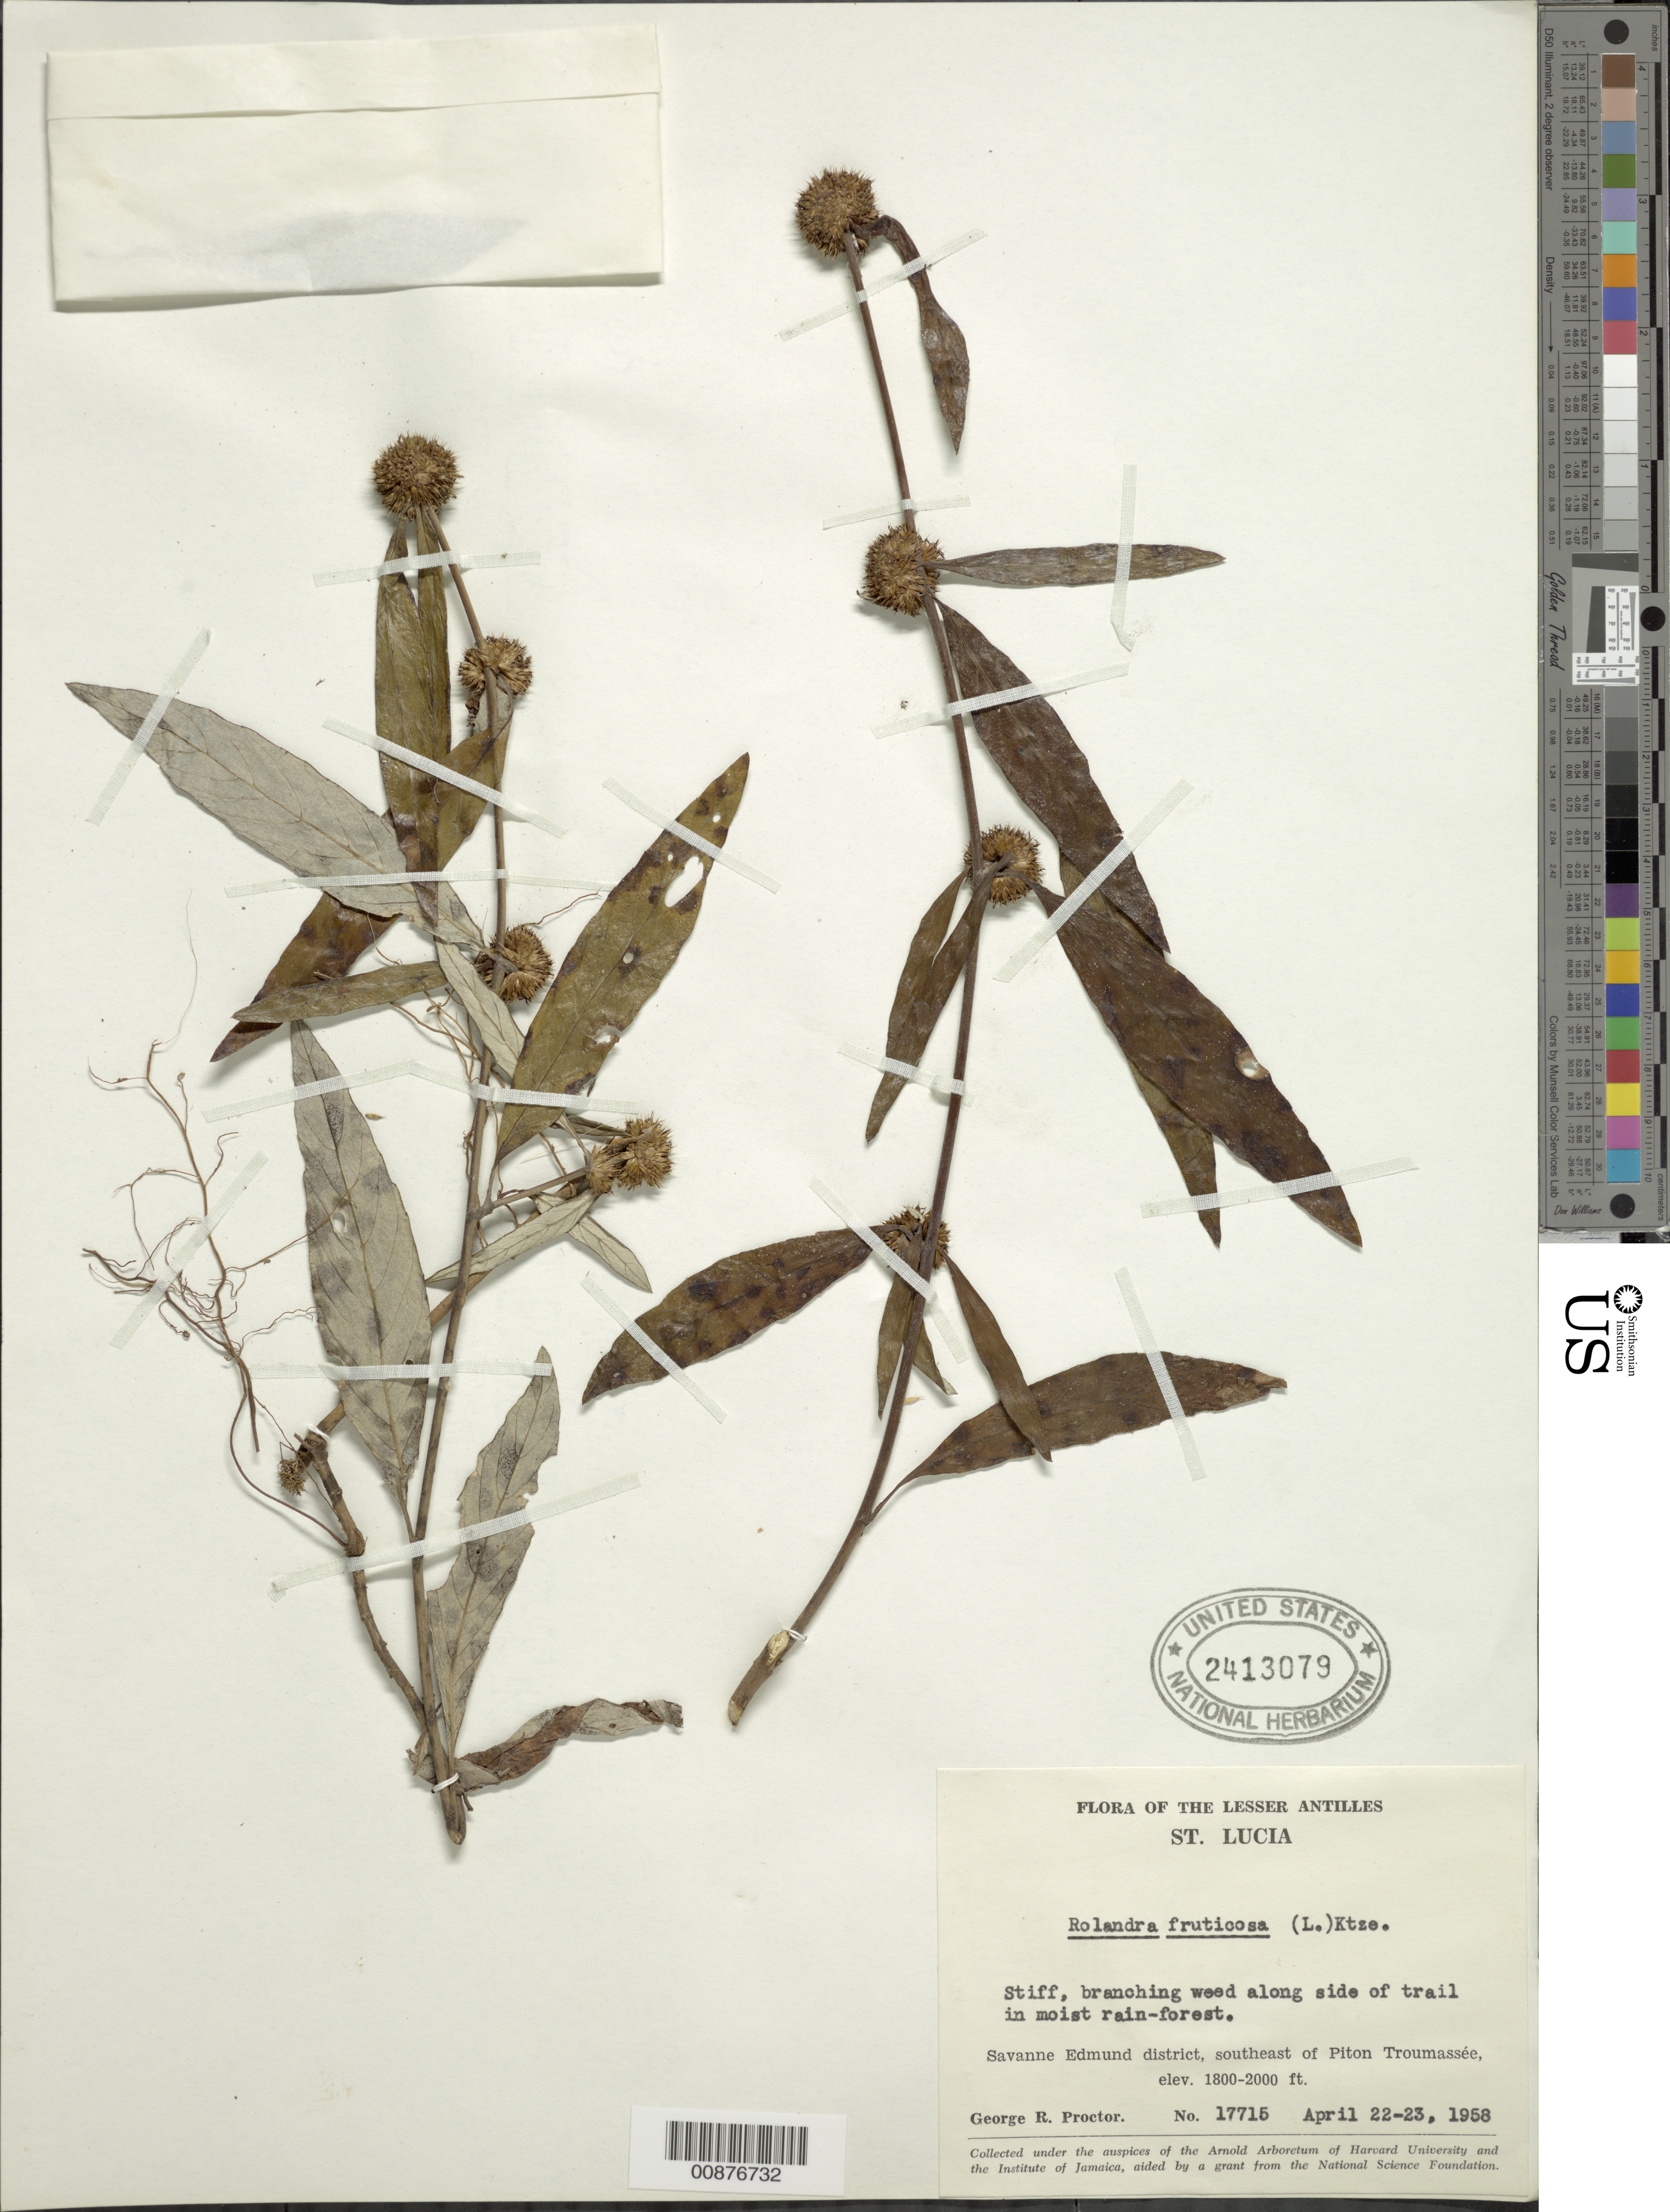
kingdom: Plantae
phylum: Tracheophyta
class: Magnoliopsida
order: Asterales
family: Asteraceae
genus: Rolandra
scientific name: Rolandra fruticosa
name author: (L.) Kuntze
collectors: G. R. Proctor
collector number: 17715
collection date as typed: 22 Apr 1958 to 23 Apr 1958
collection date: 1958-04-22/1958-04-23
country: St. Lucia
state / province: Savanne Edmund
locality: Southeast of Piton Troumassée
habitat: Along side of trail in rainforest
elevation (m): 549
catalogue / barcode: US 2413079